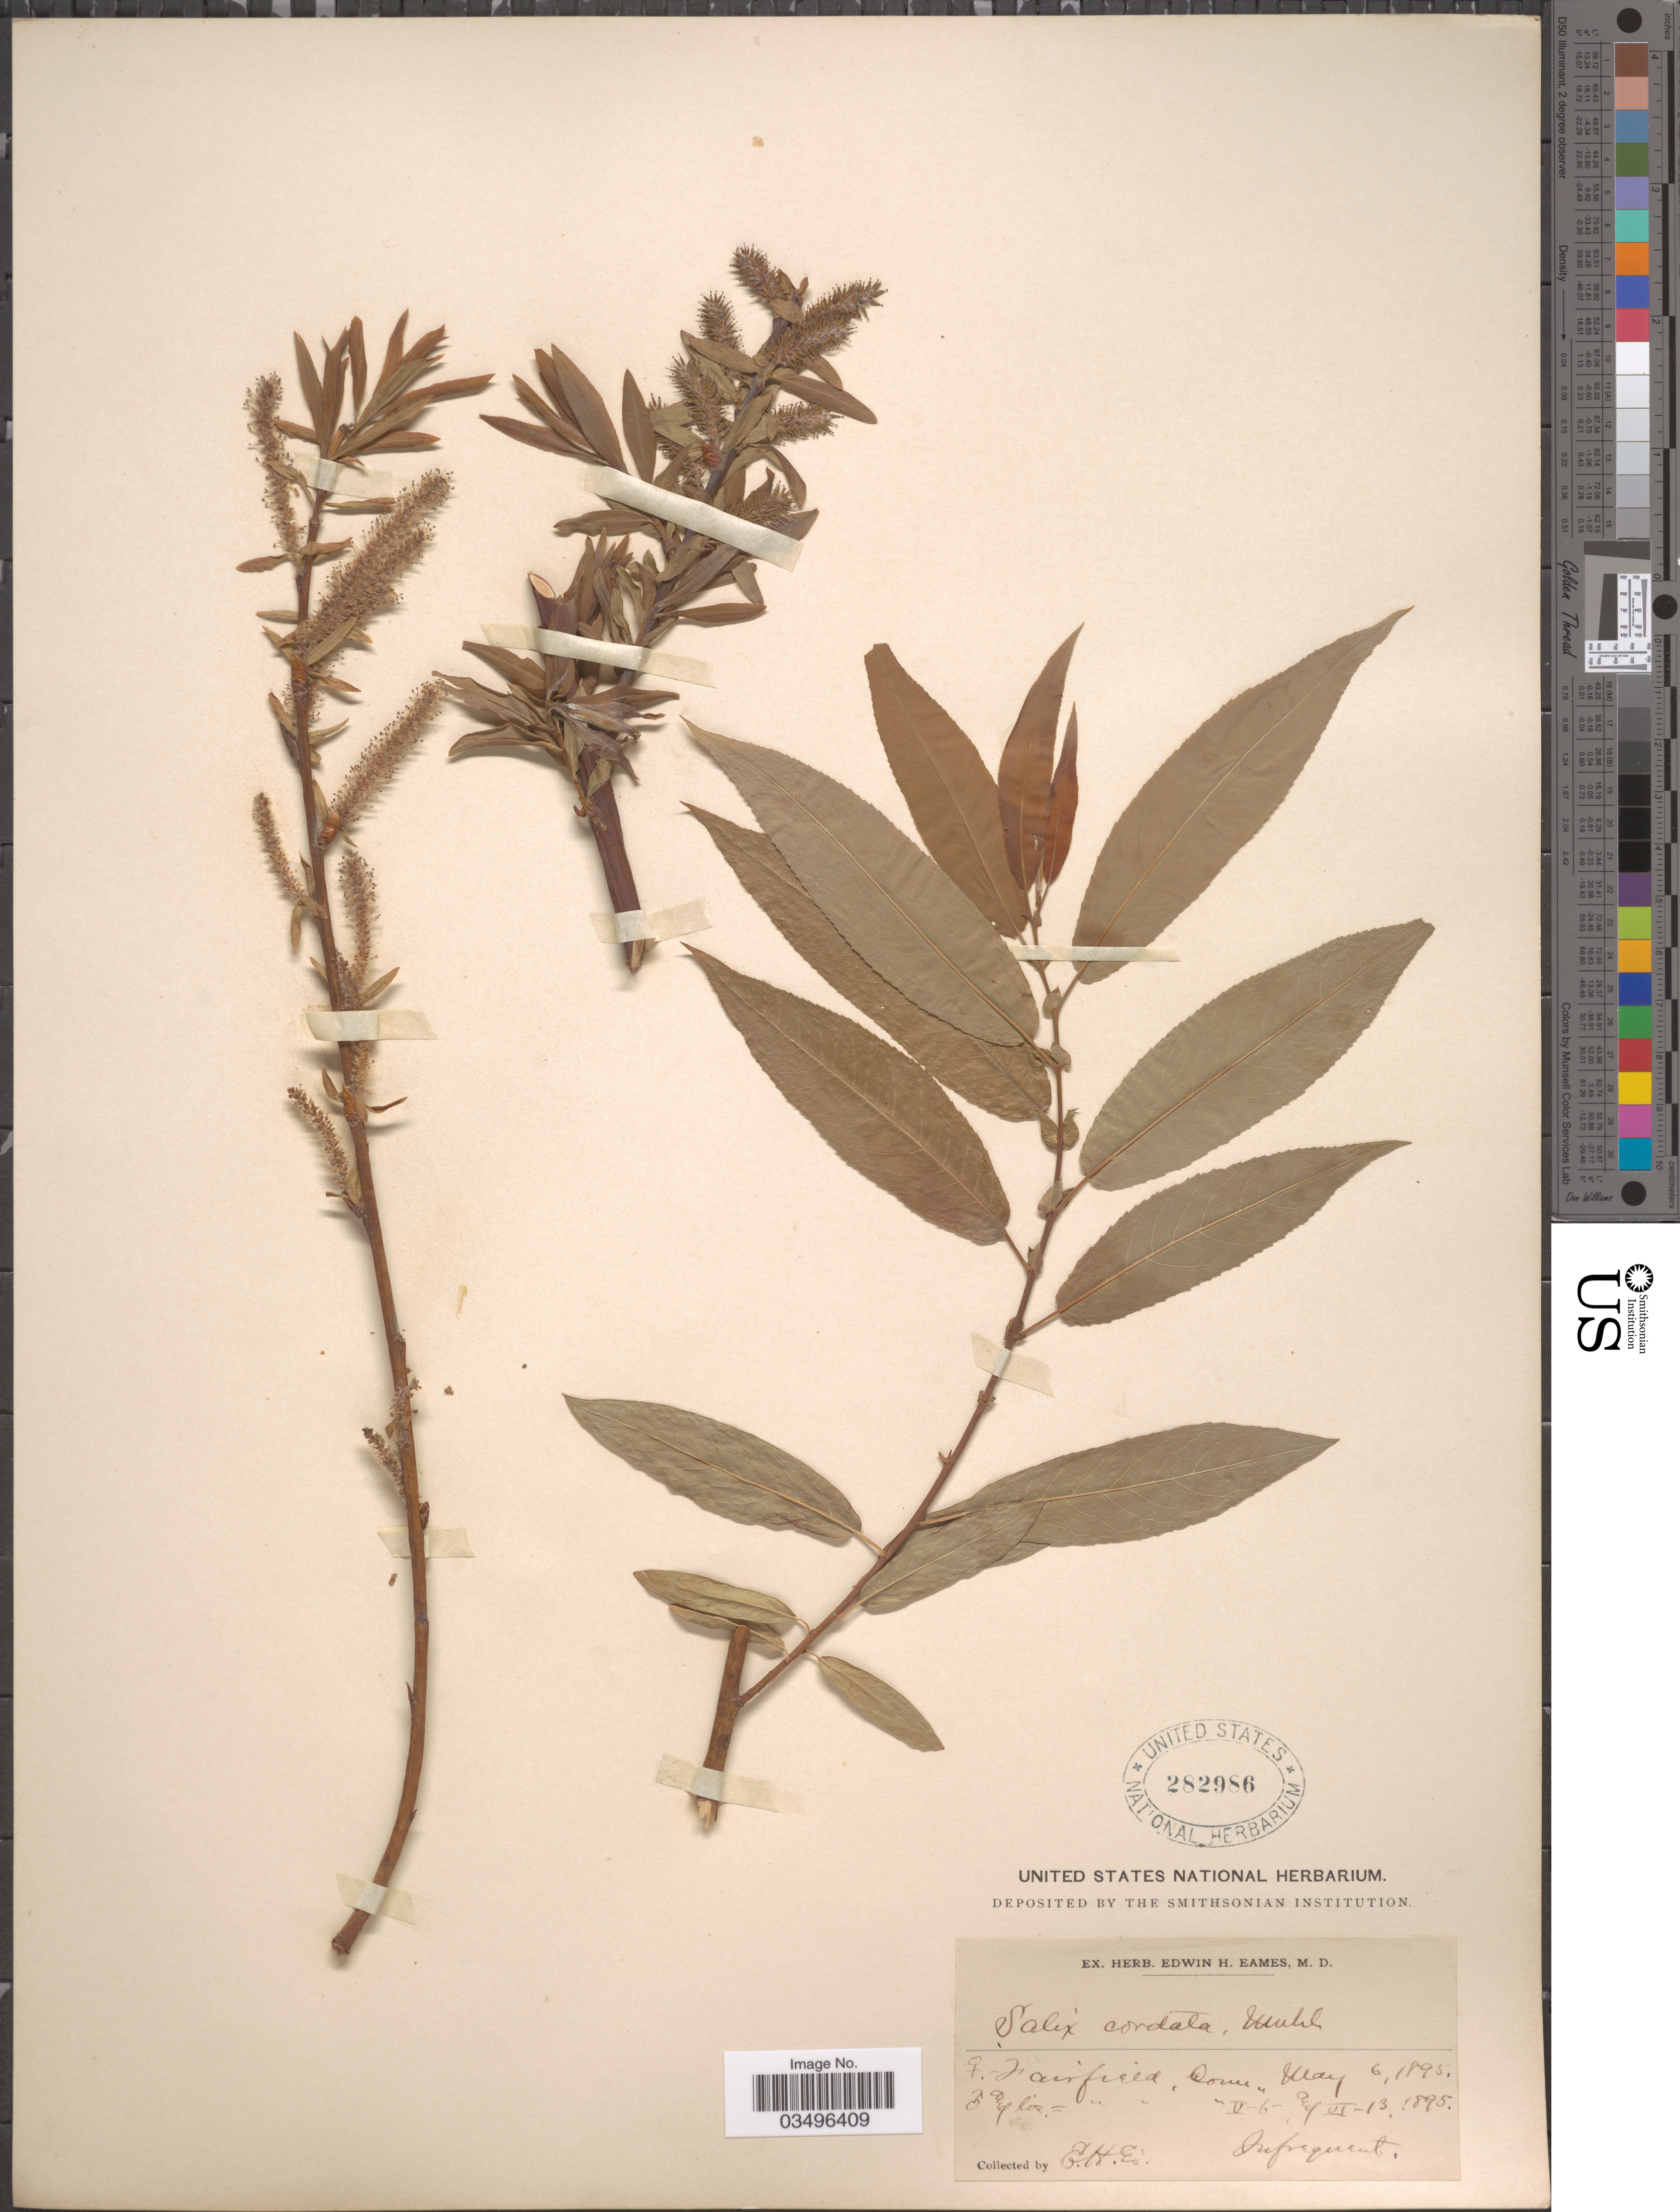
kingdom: Plantae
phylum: Tracheophyta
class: Magnoliopsida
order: Malpighiales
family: Salicaceae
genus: Salix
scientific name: Salix cordata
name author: Michx.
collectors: E. H. Eames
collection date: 1895-05-06/1895-06-13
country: United States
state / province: Connecticut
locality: Fairfield.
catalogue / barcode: US 282986